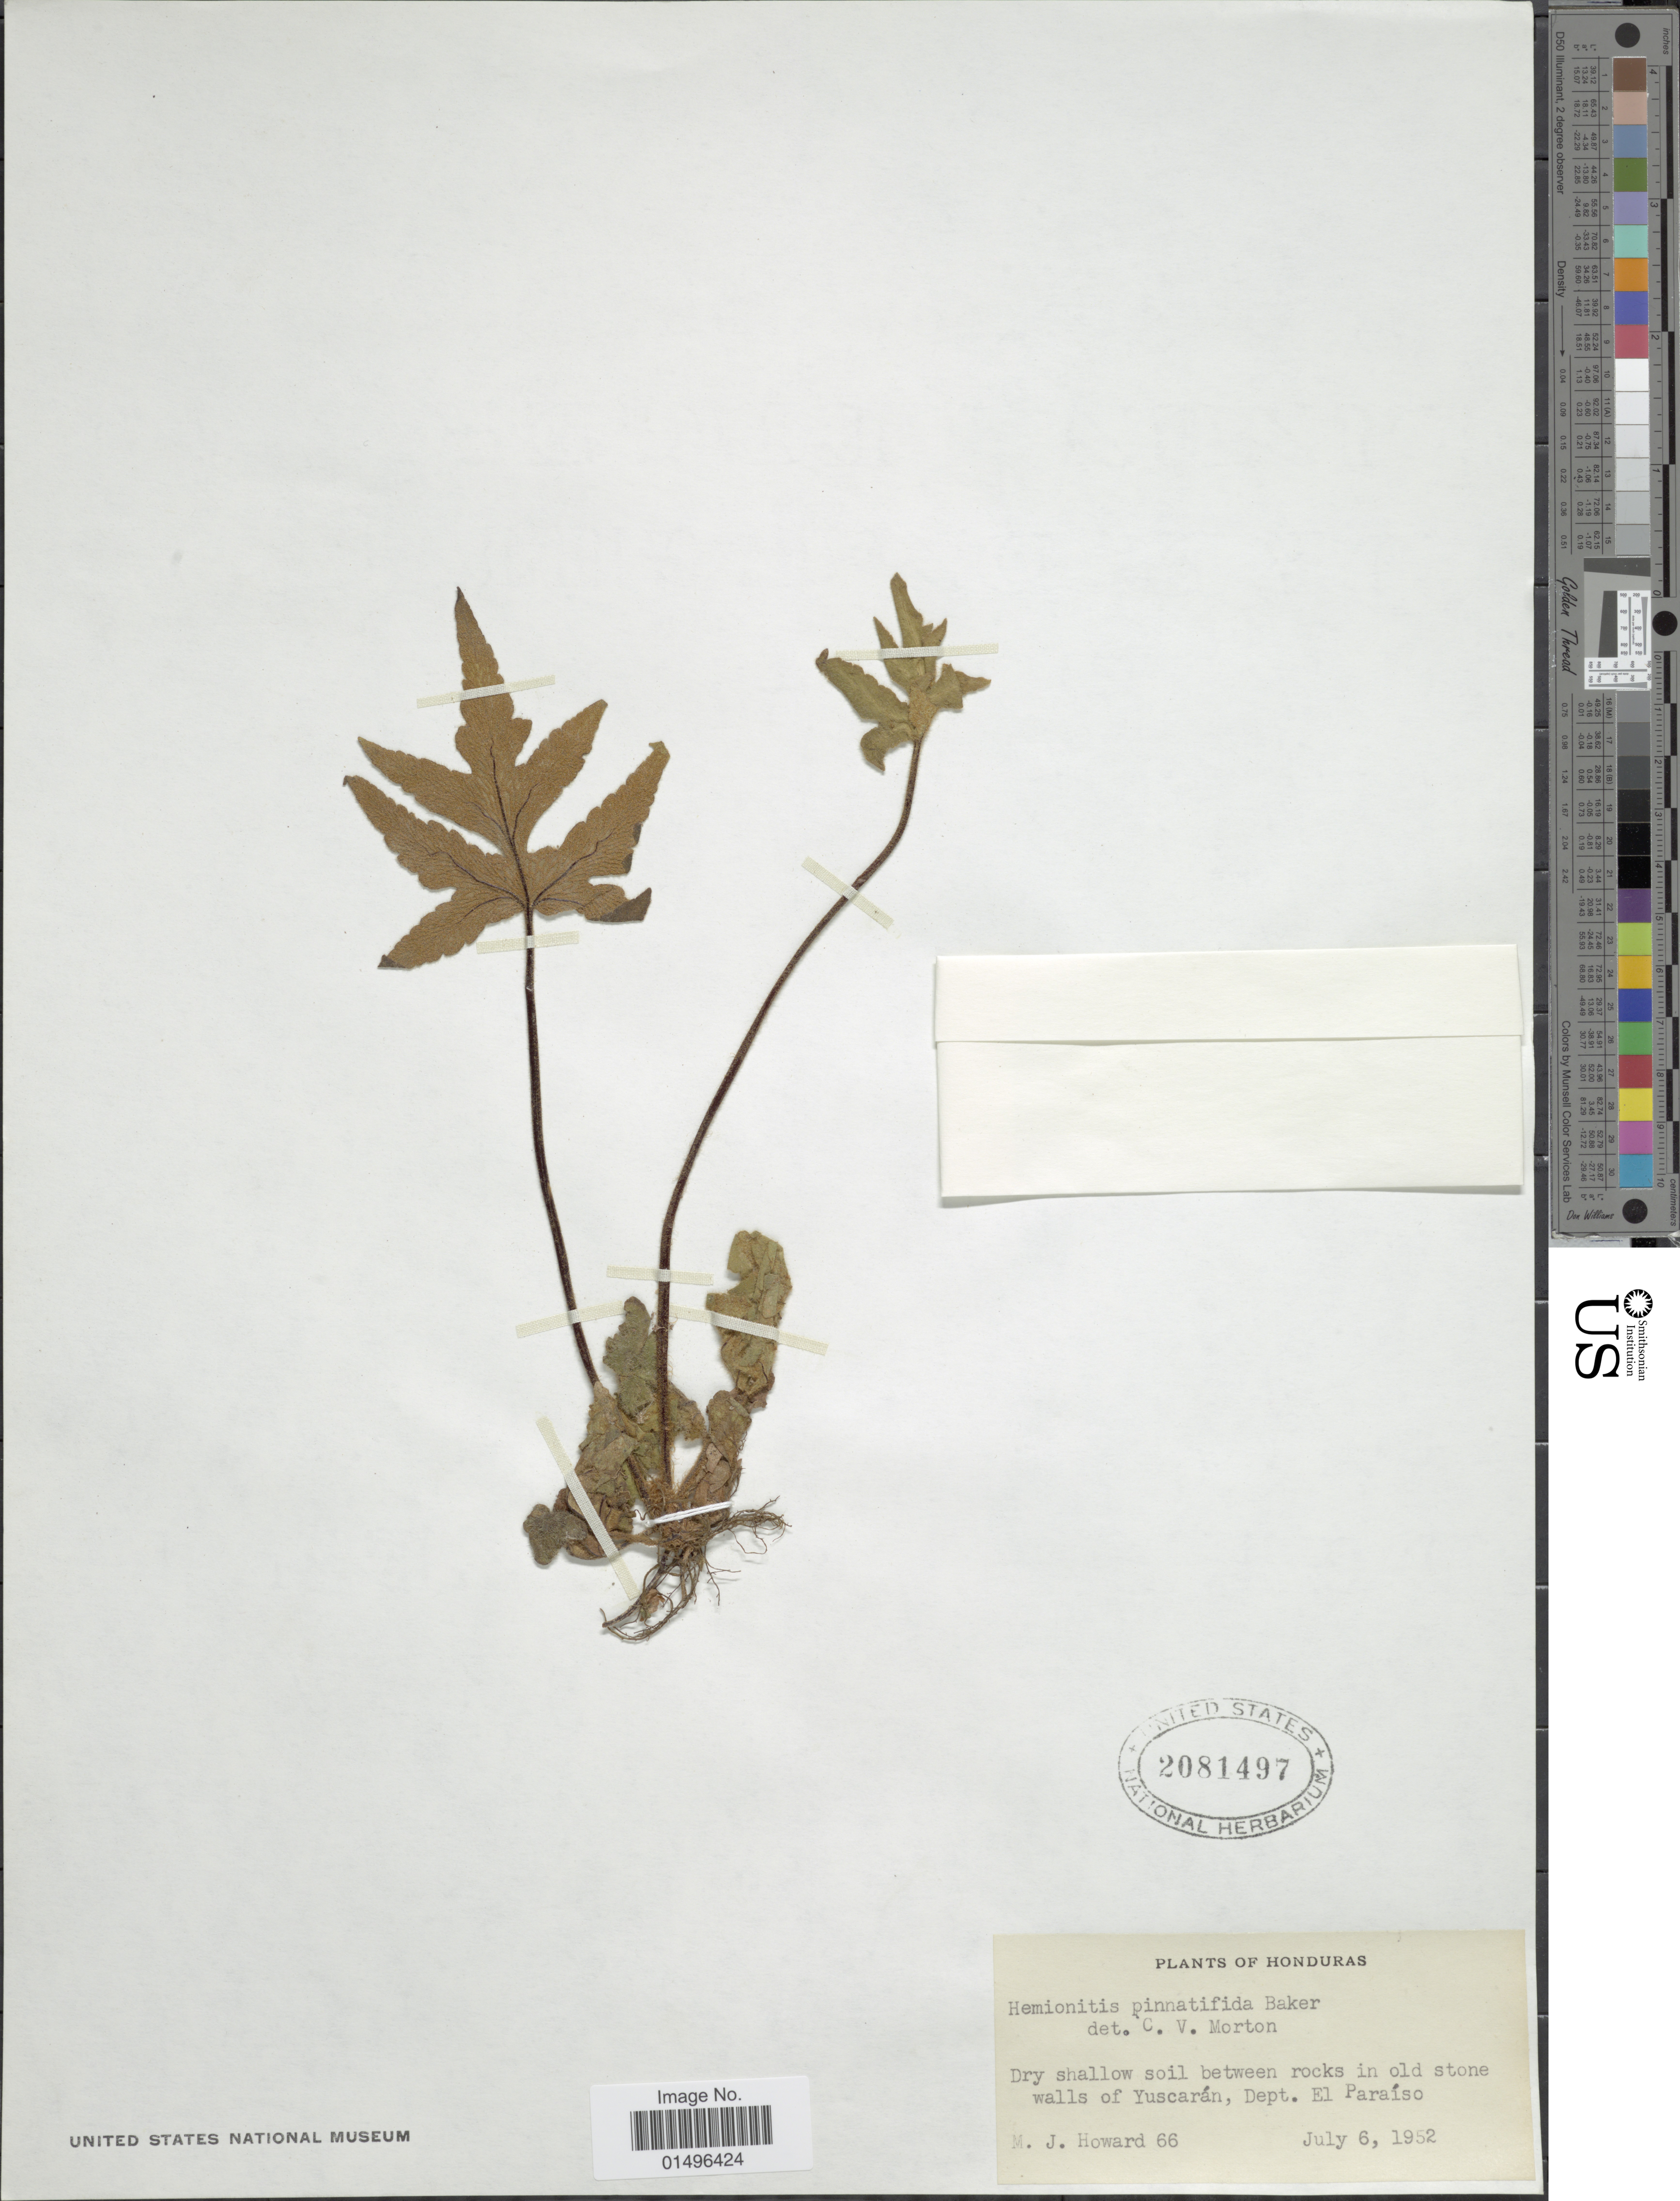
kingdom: Plantae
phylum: Tracheophyta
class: Polypodiopsida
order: Polypodiales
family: Pteridaceae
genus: Hemionitis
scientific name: Hemionitis pinnatifida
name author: Baker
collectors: M. Howard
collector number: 66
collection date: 1952-07-06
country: Honduras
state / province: El Paraíso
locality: Honduras, between rocks in old stone walls of Yuscaran, Dept. El Paraiso.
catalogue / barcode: US 2081497